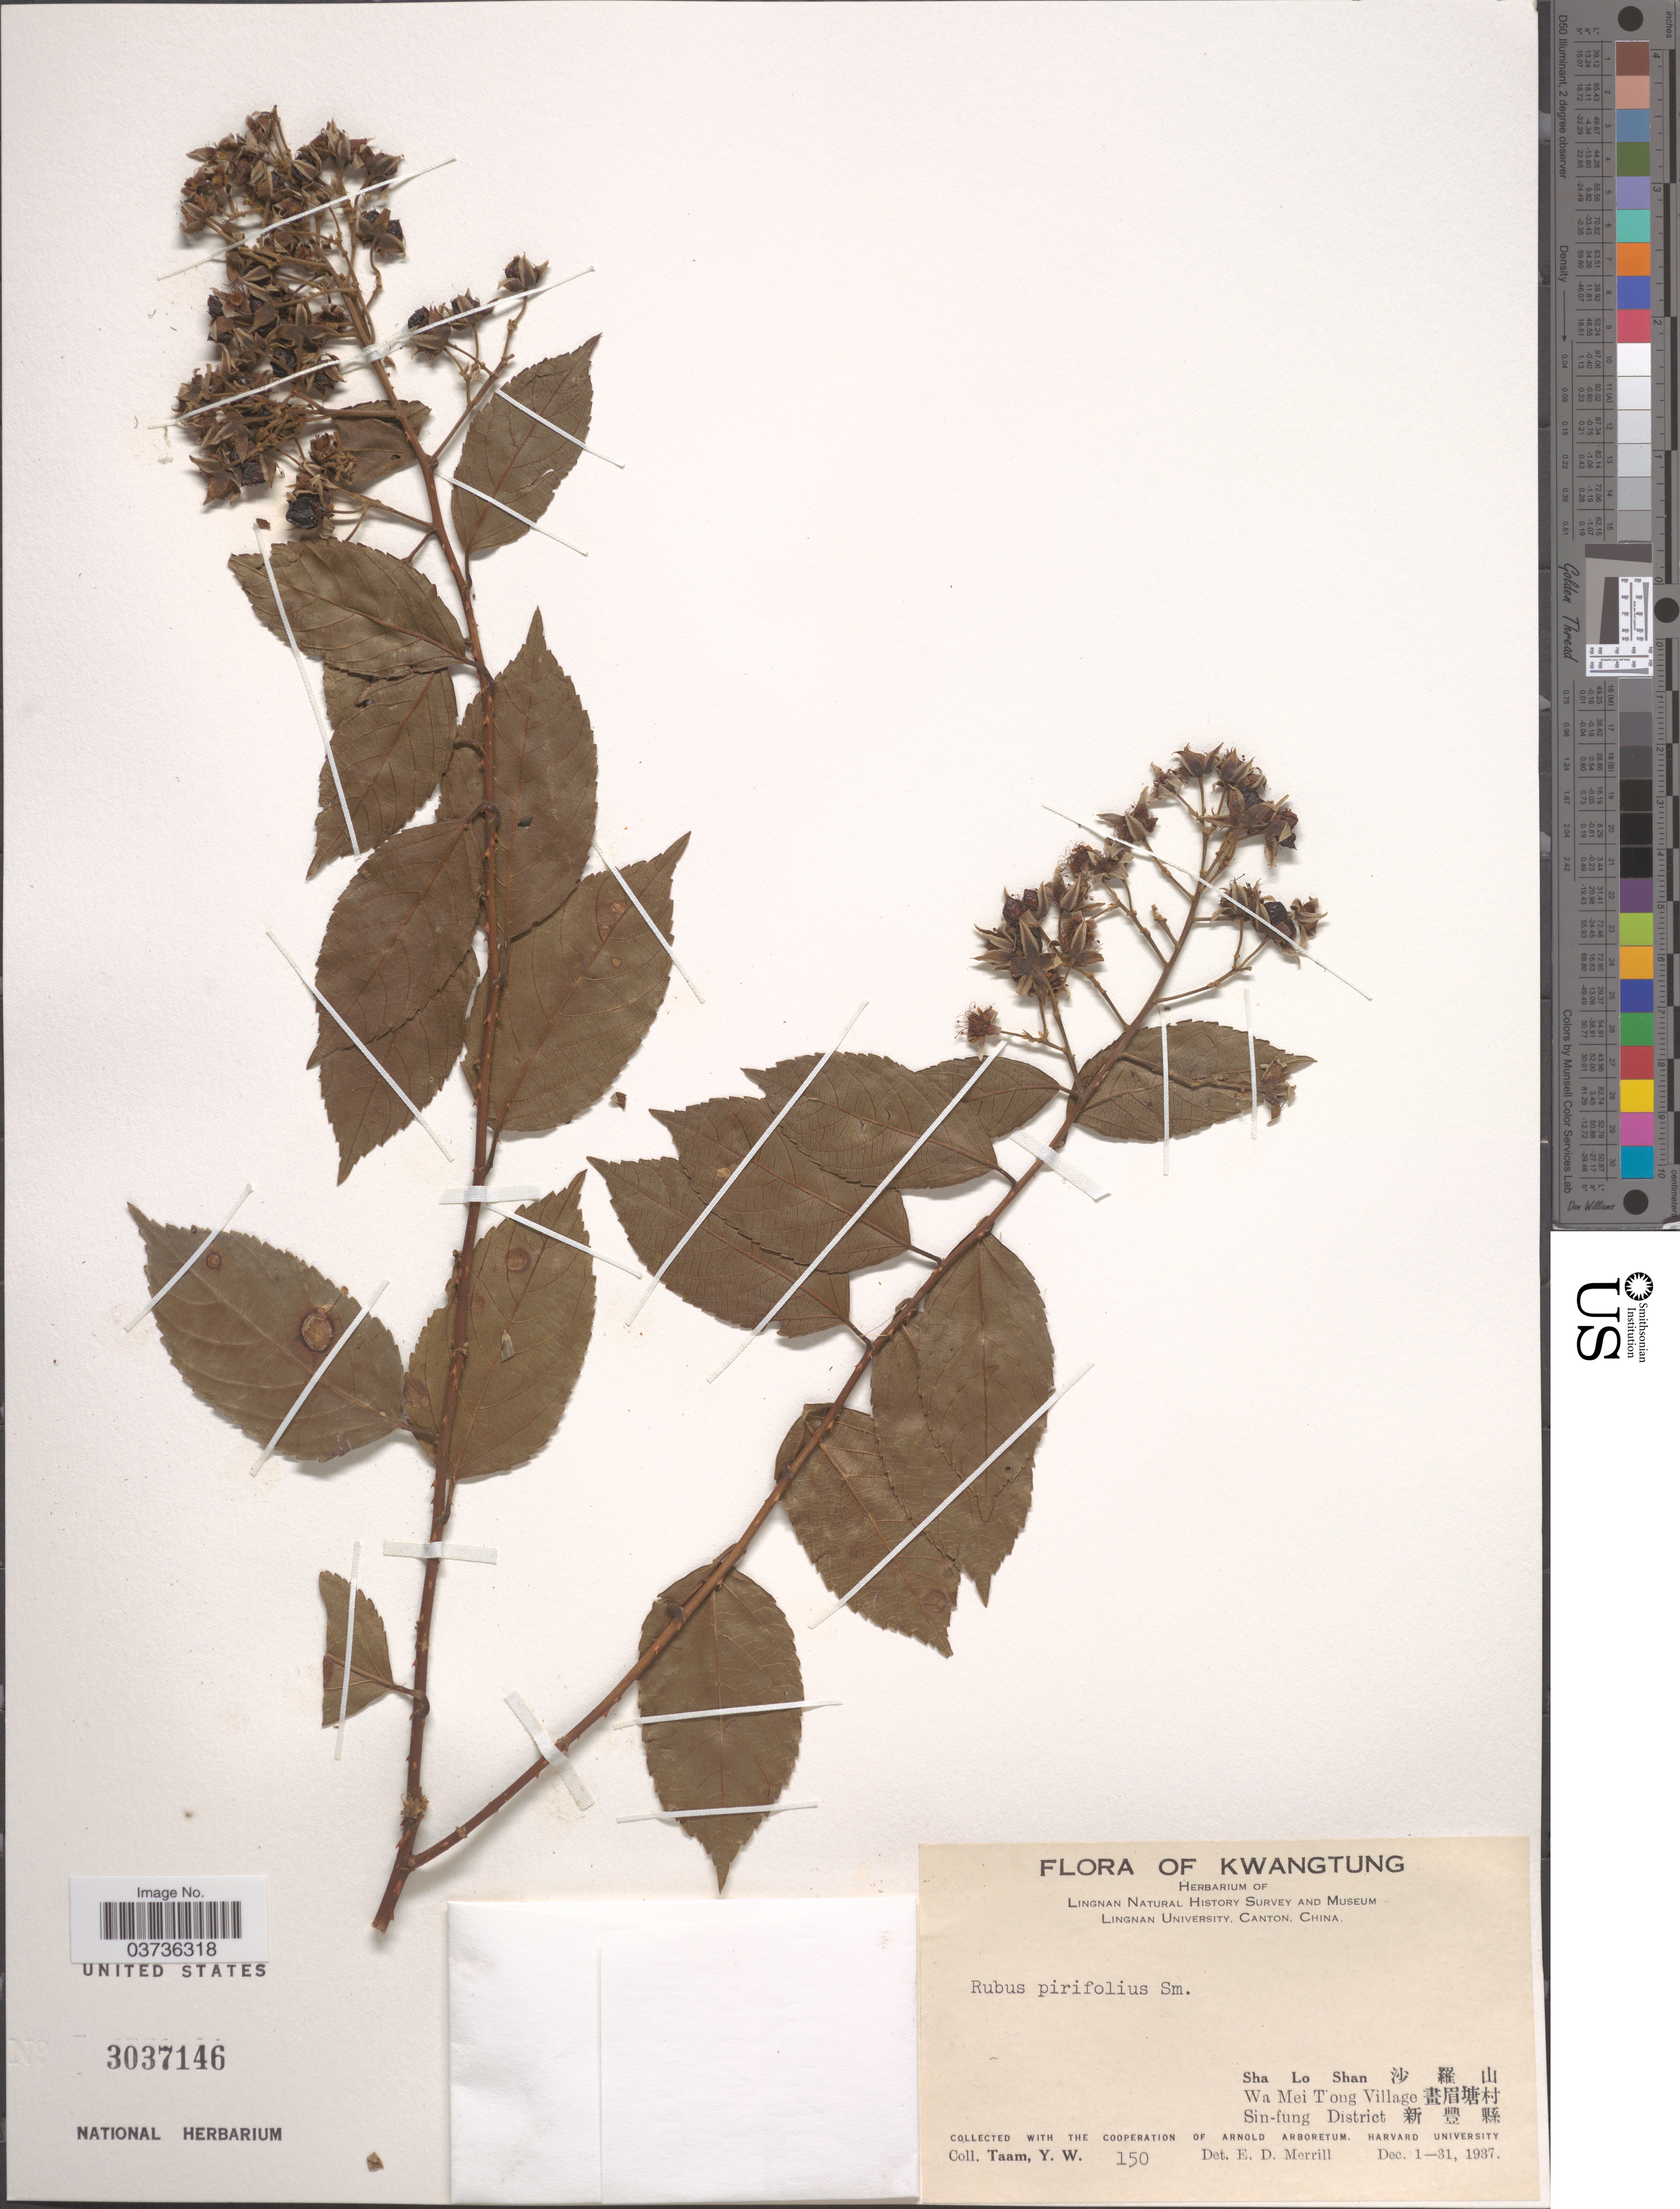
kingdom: Plantae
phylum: Tracheophyta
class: Magnoliopsida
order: Rosales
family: Rosaceae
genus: Rubus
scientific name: Rubus pyrifolius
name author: Sm.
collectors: Y. W. Taam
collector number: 150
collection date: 1937-12-01/1937-12-31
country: China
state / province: Guangdong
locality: Kwangtung. Sha Lo Shan X. Wa Mei T'ong Village X. Sin-fung District X.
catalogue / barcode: US 3037146